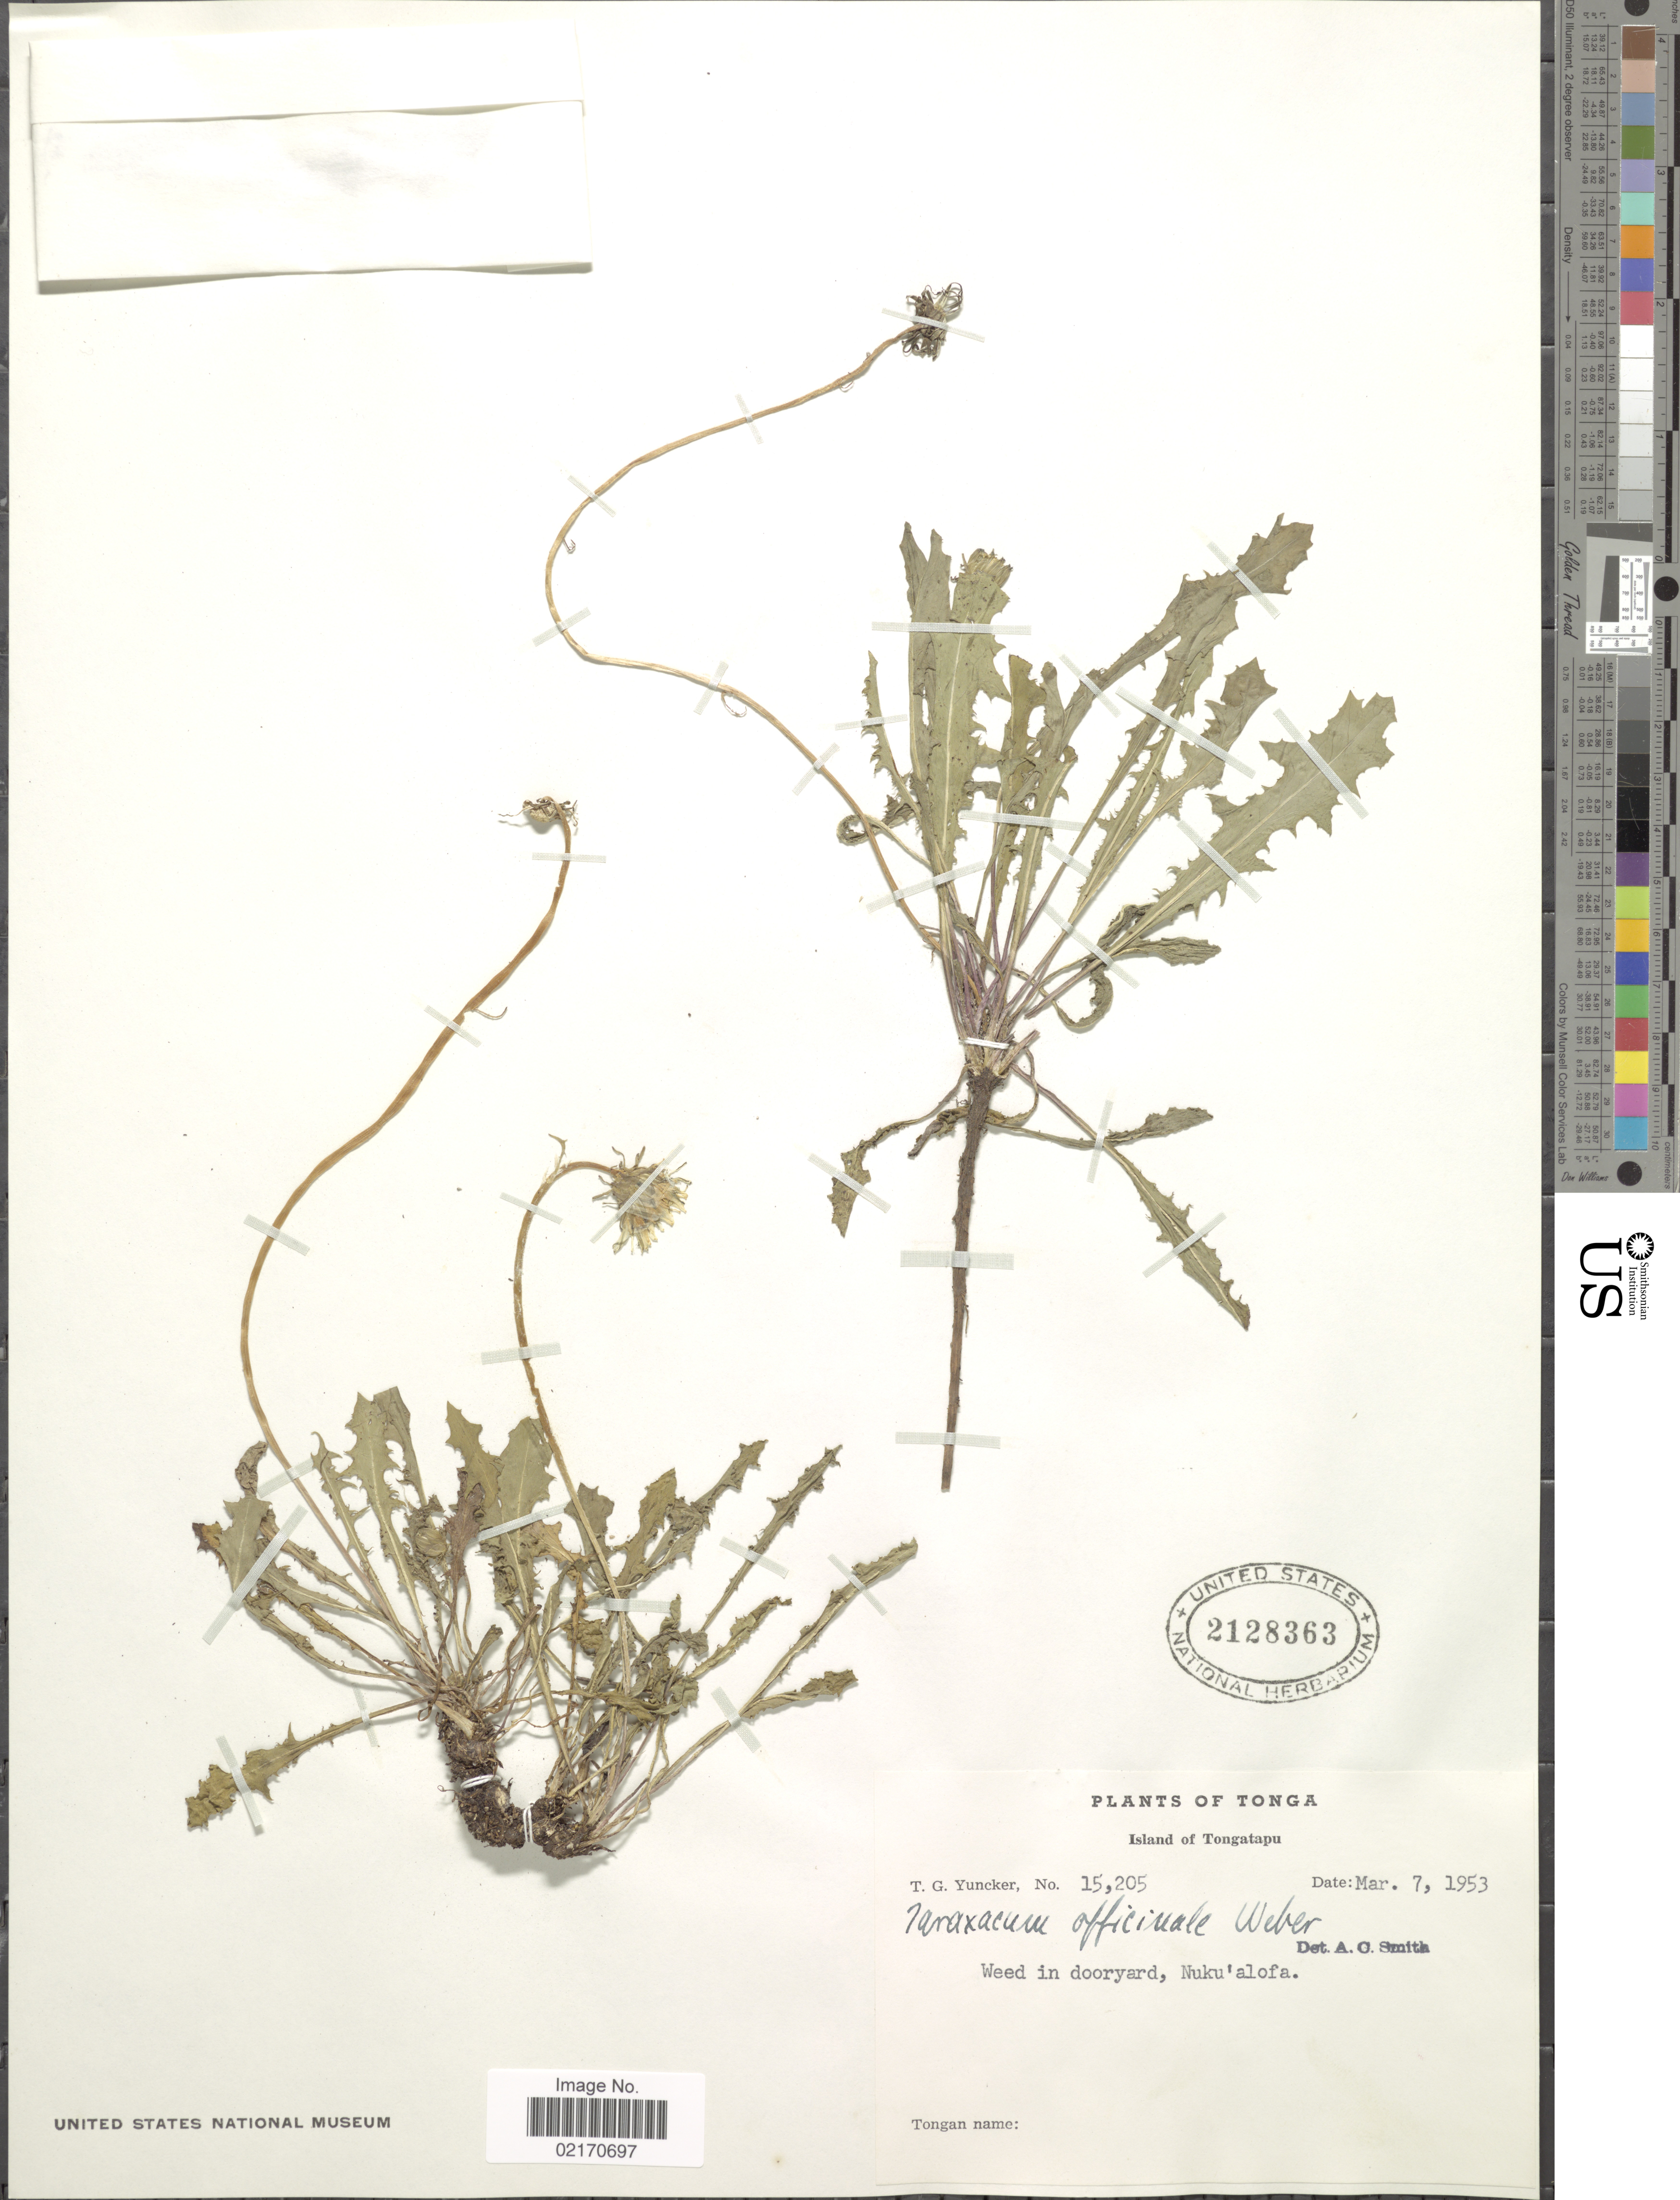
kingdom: Plantae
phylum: Tracheophyta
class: Magnoliopsida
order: Asterales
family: Asteraceae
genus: Taraxacum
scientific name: Taraxacum officinale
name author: G.H. Weber ex F.H. Wigg.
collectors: T. G. Yuncker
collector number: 15205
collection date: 1953-03-07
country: Tonga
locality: Island of Tongatapu, weed in dooryard, Nuku'alofa.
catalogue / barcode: US 2128363